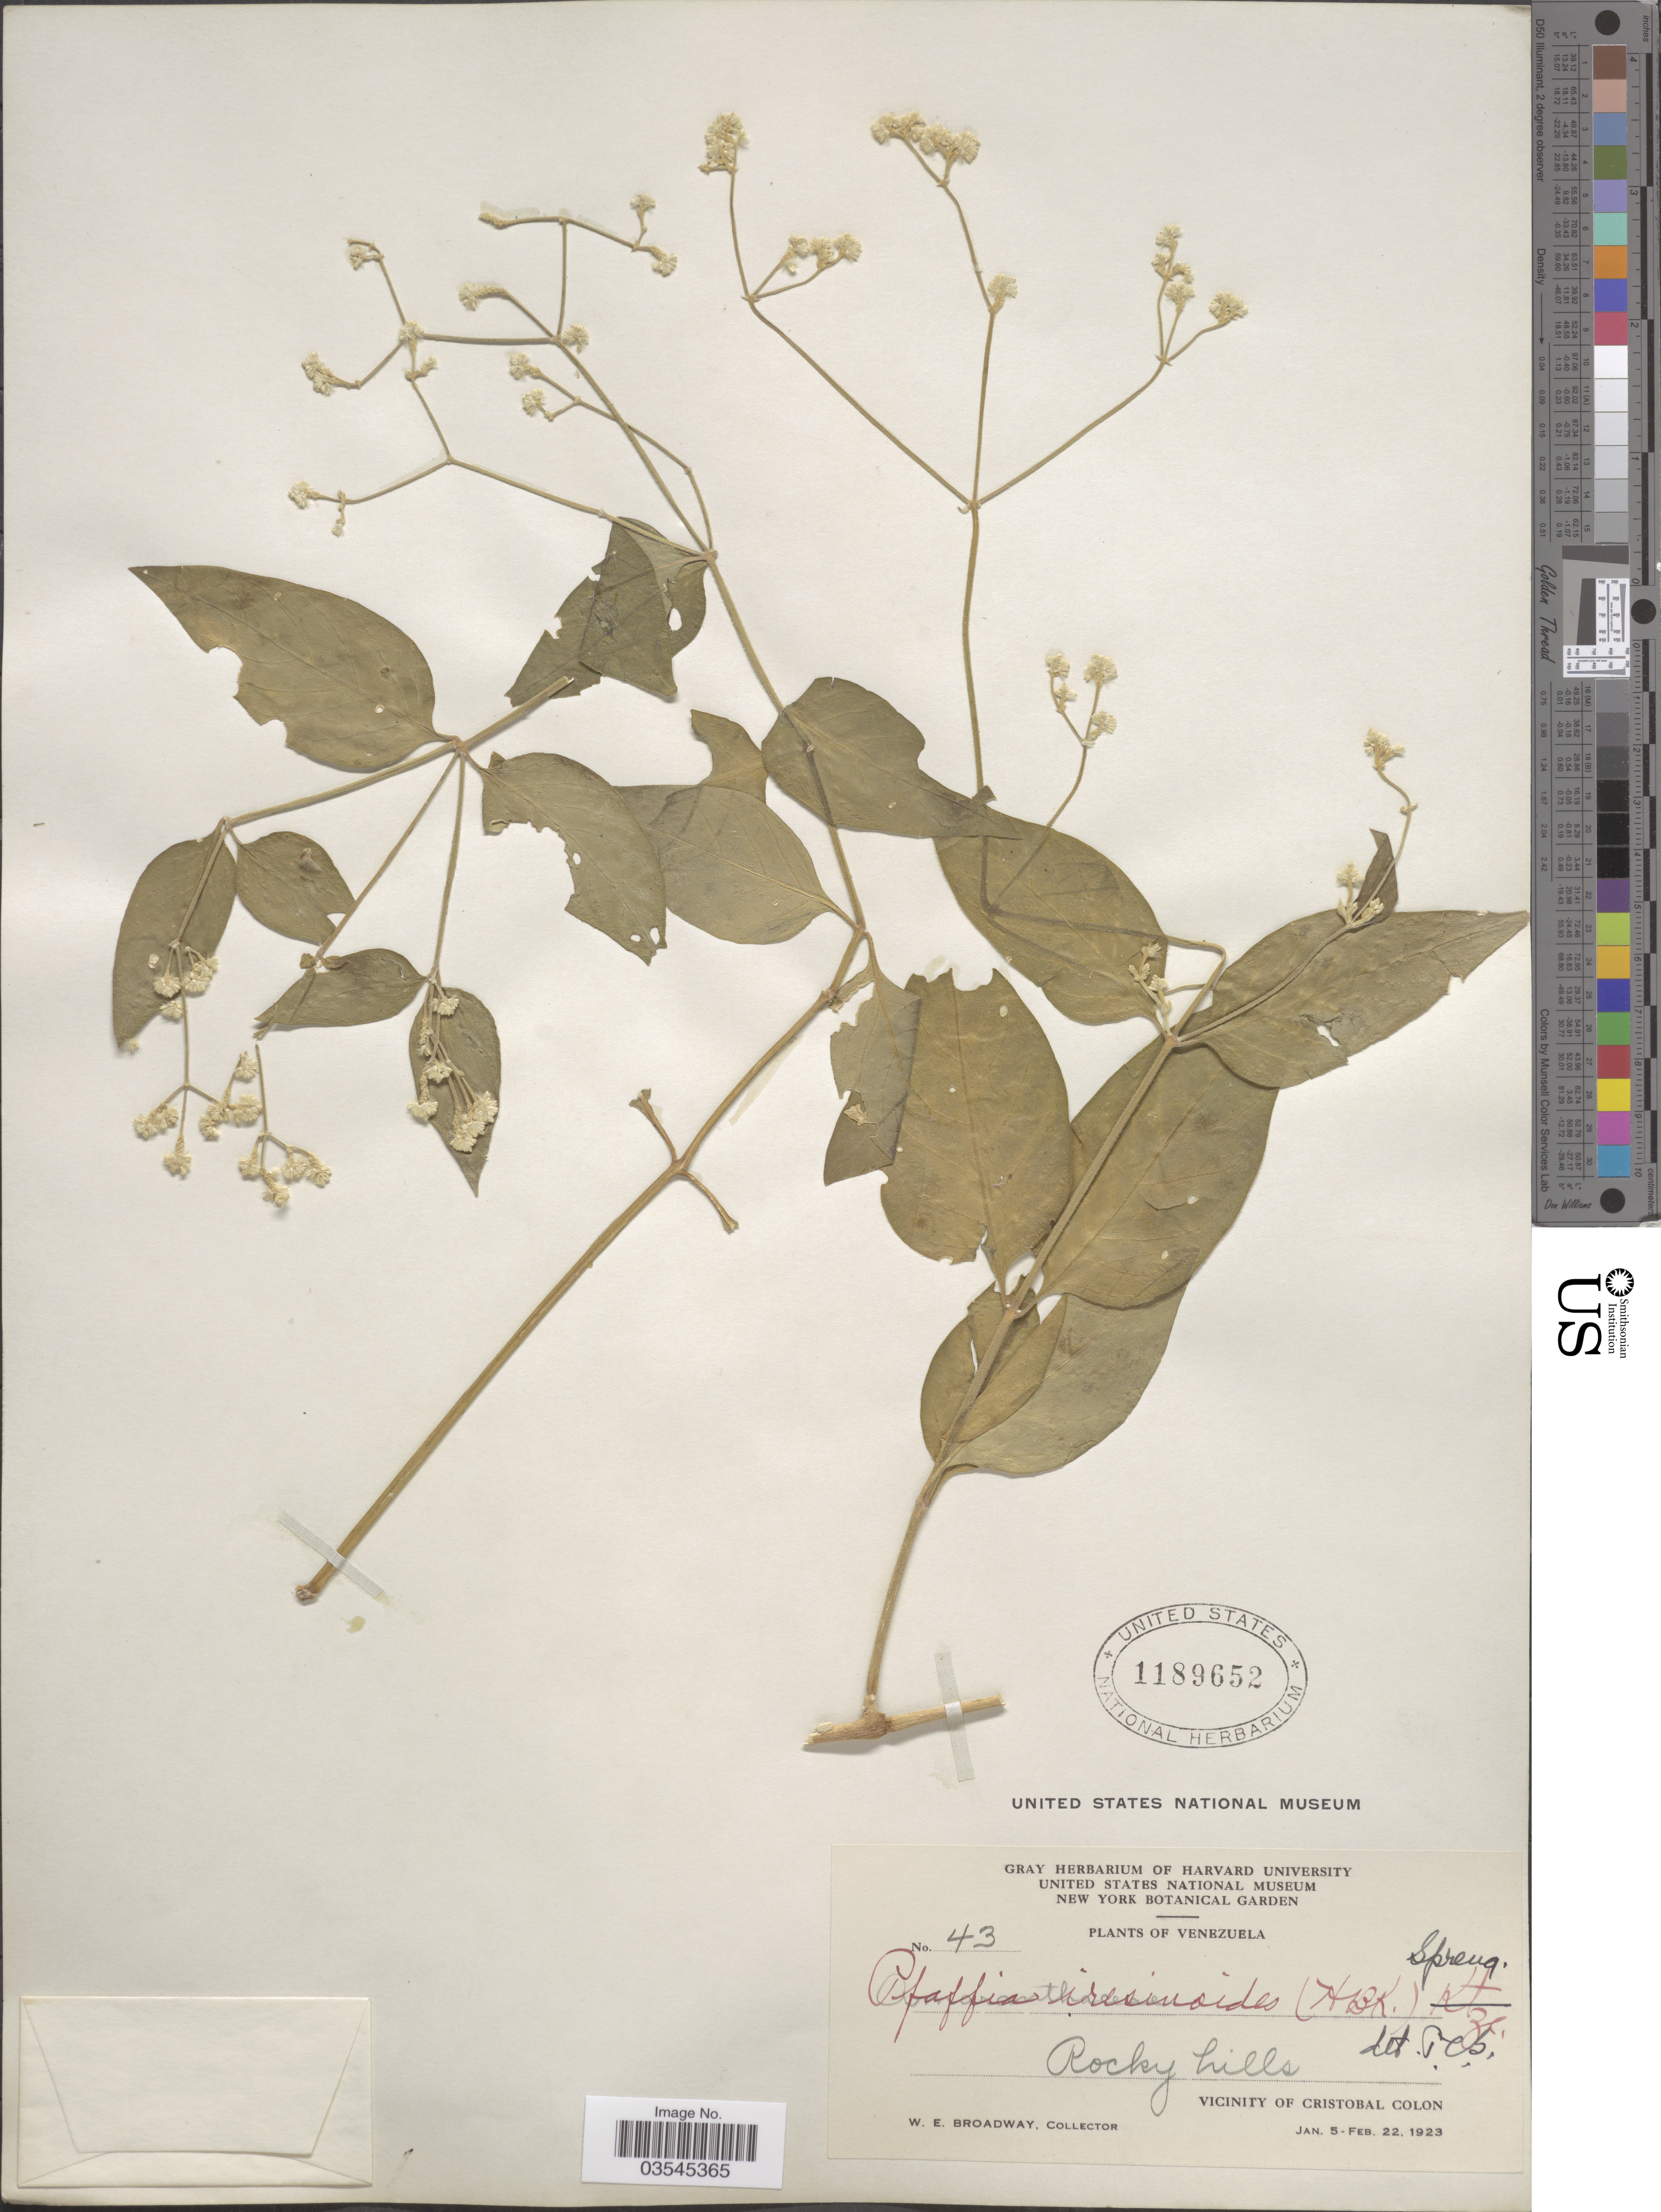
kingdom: Plantae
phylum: Tracheophyta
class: Magnoliopsida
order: Caryophyllales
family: Amaranthaceae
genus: Pfaffia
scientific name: Pfaffia iresinoides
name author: (Kunth) Spreng.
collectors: W. E. Broadway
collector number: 43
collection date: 1923-01-05/1923-02-22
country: Venezuela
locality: Vicinity of Cristobal Colon.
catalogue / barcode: US 1189652